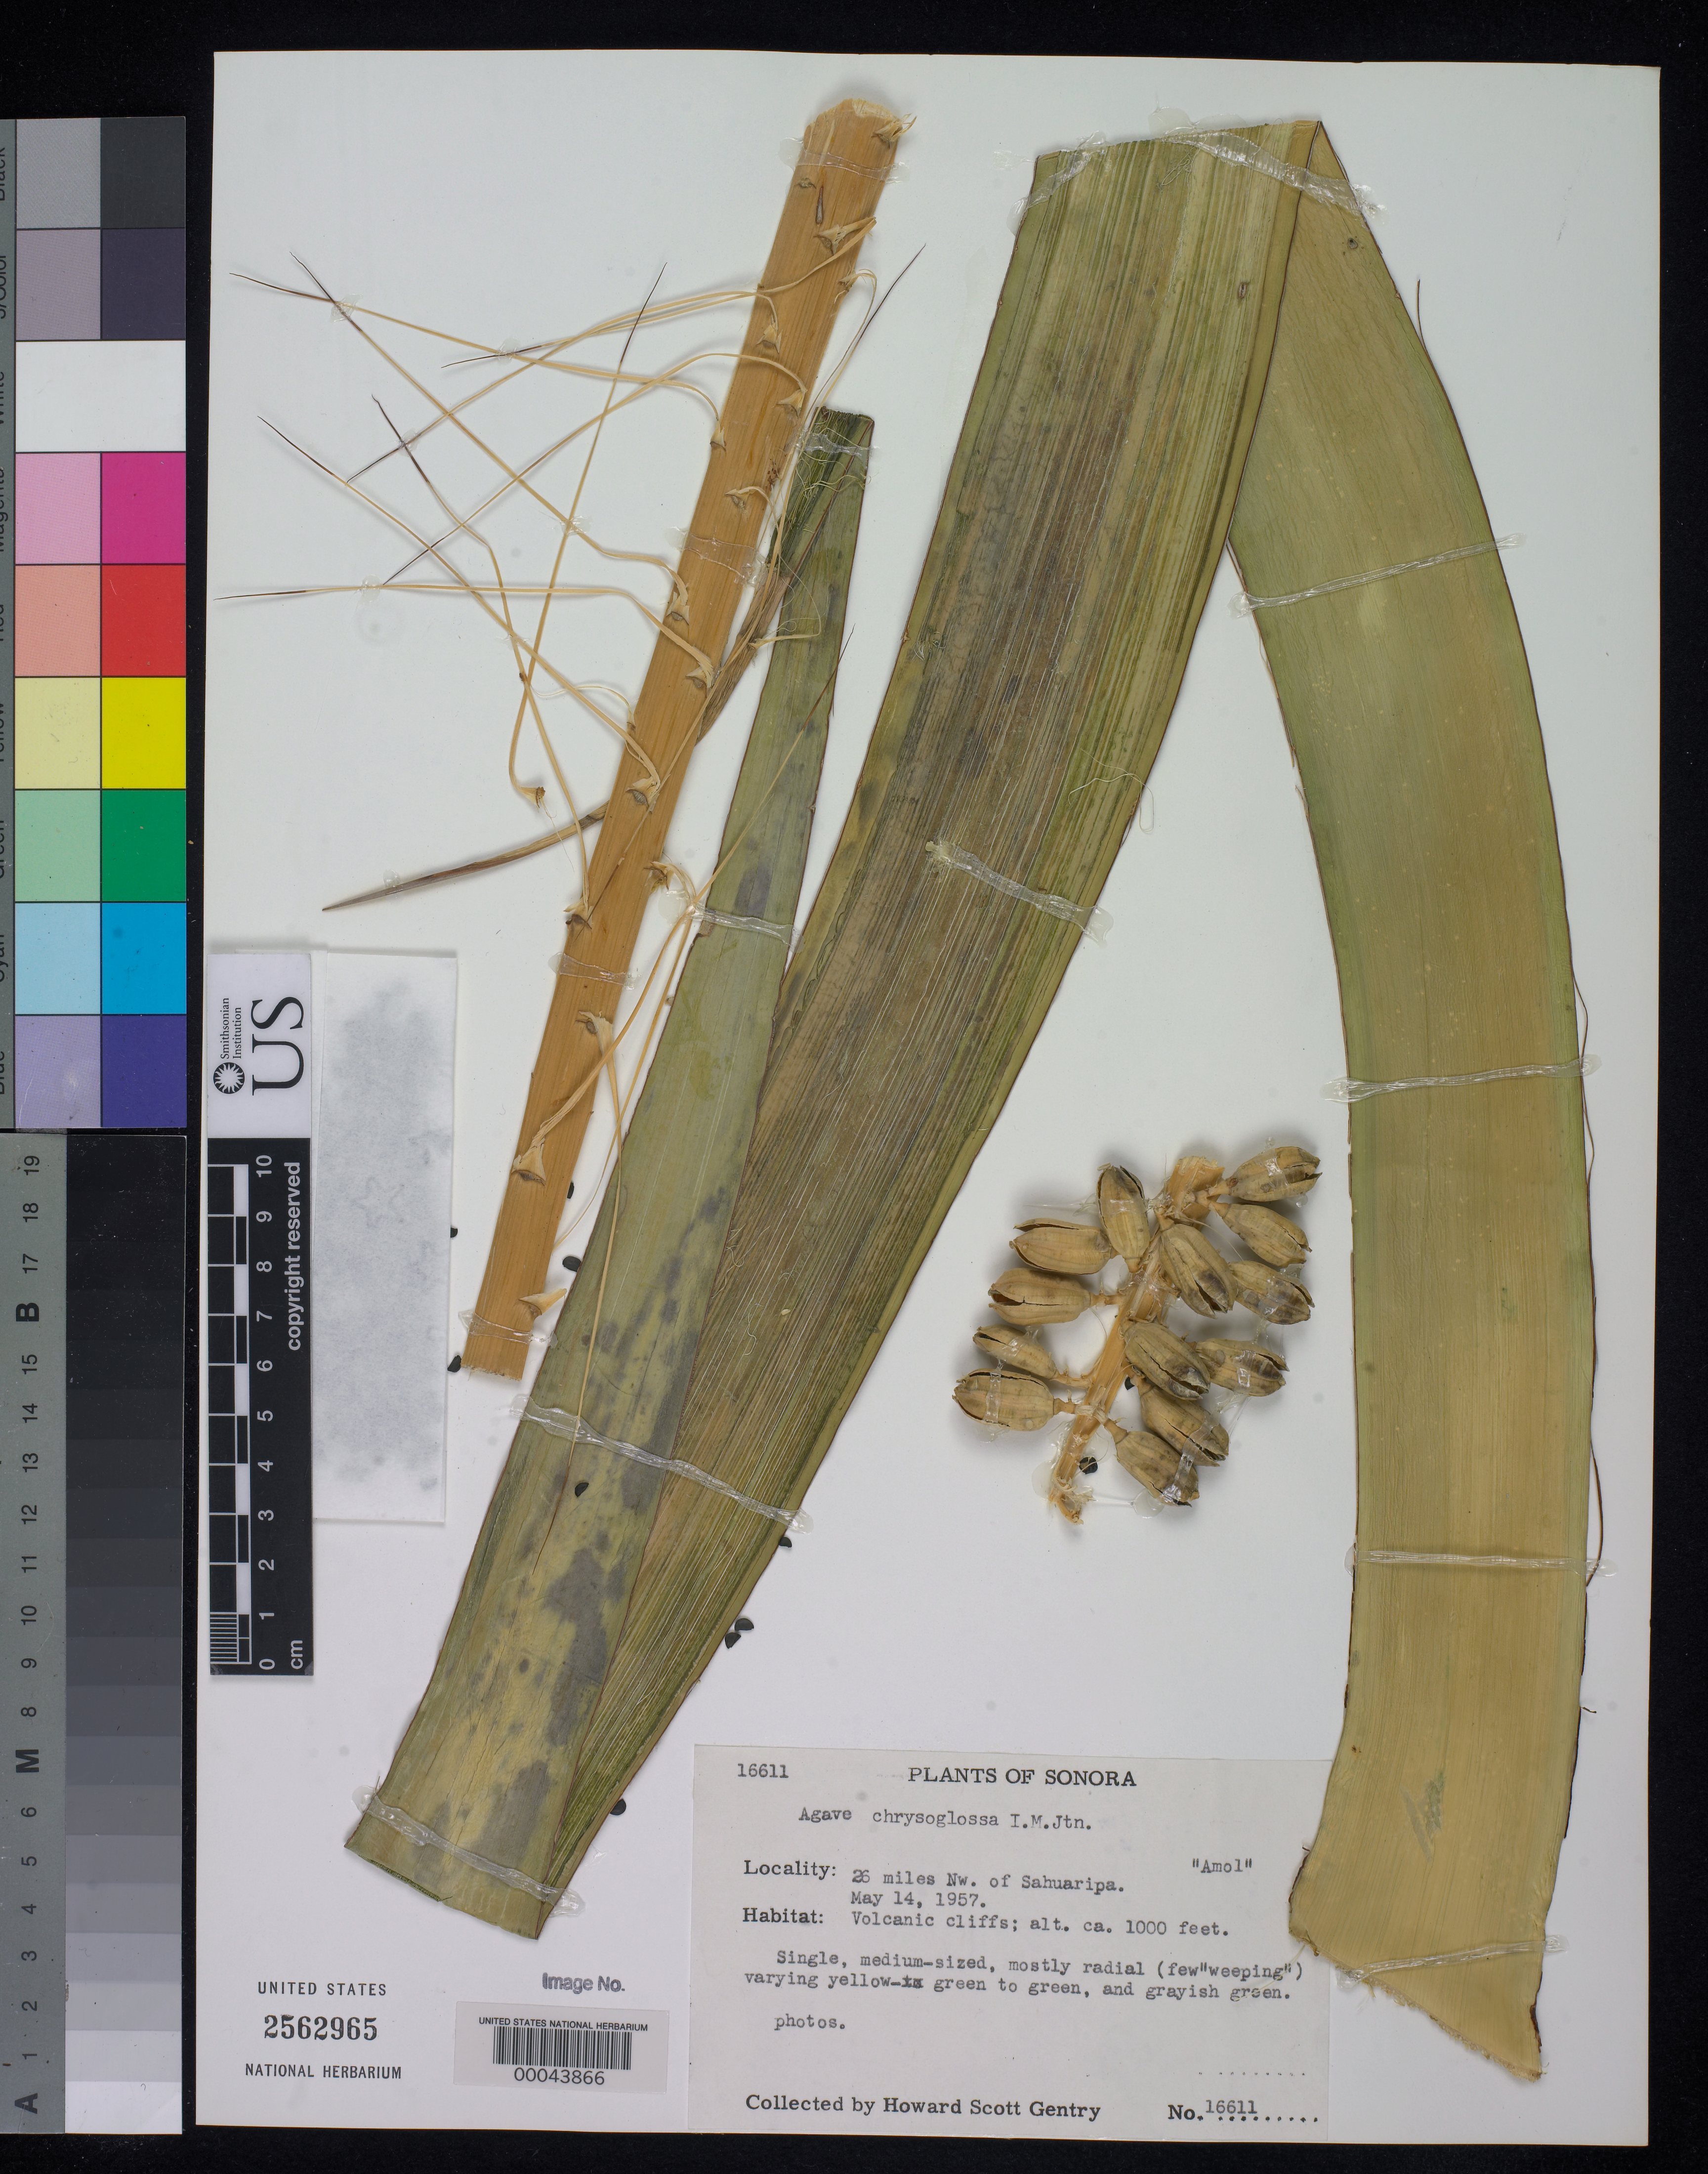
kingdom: Plantae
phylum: Tracheophyta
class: Liliopsida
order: Asparagales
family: Asparagaceae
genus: Agave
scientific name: Agave chrysoglossa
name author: I.M. Johnst.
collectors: H. S. Gentry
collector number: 16611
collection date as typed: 14 May 1957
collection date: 1957-05-14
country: Mexico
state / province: Sonora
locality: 25 mi NW of Sahuaripa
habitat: Volcanic cliffs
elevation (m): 305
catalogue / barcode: US 2562965